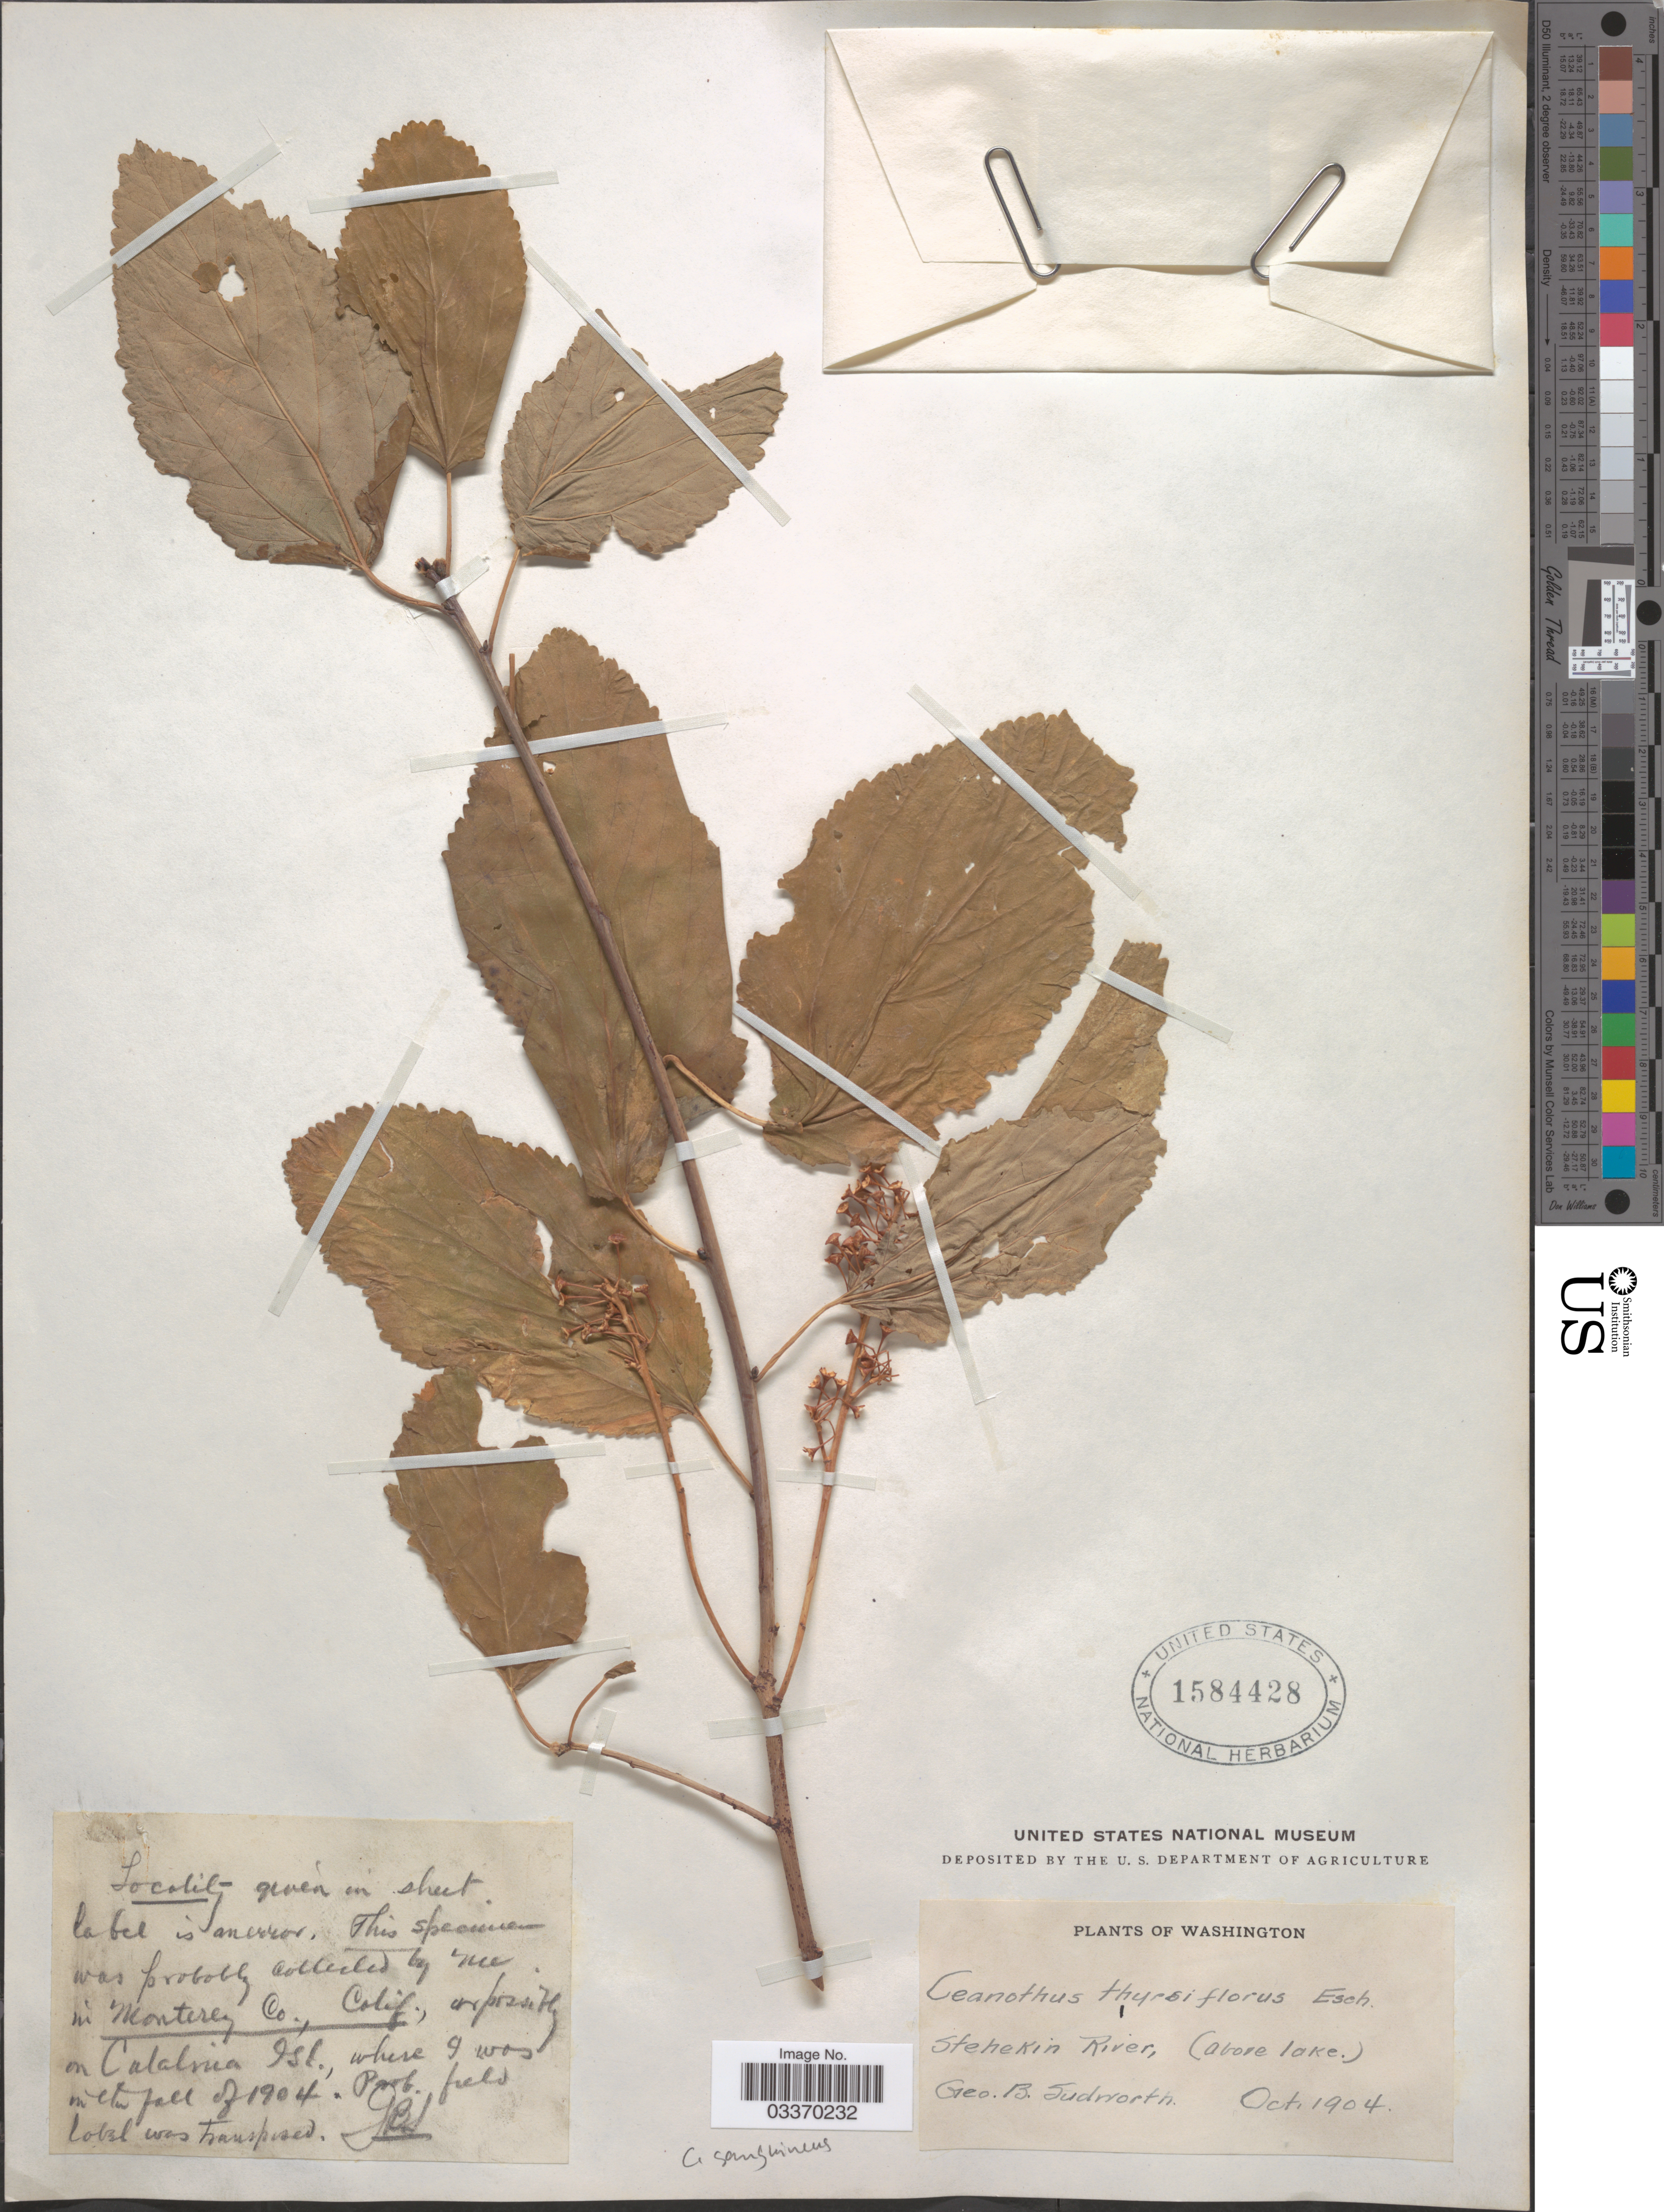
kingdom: Plantae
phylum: Tracheophyta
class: Magnoliopsida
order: Rosales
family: Rhamnaceae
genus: Ceanothus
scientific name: Ceanothus sanguineus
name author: Pursh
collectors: G. B. Sudworth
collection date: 1904-10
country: United States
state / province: Washington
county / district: Chelan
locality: Stehekin River, (above lake), Monterey Co., opposite on Catalina Isl.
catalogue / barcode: US 1584428